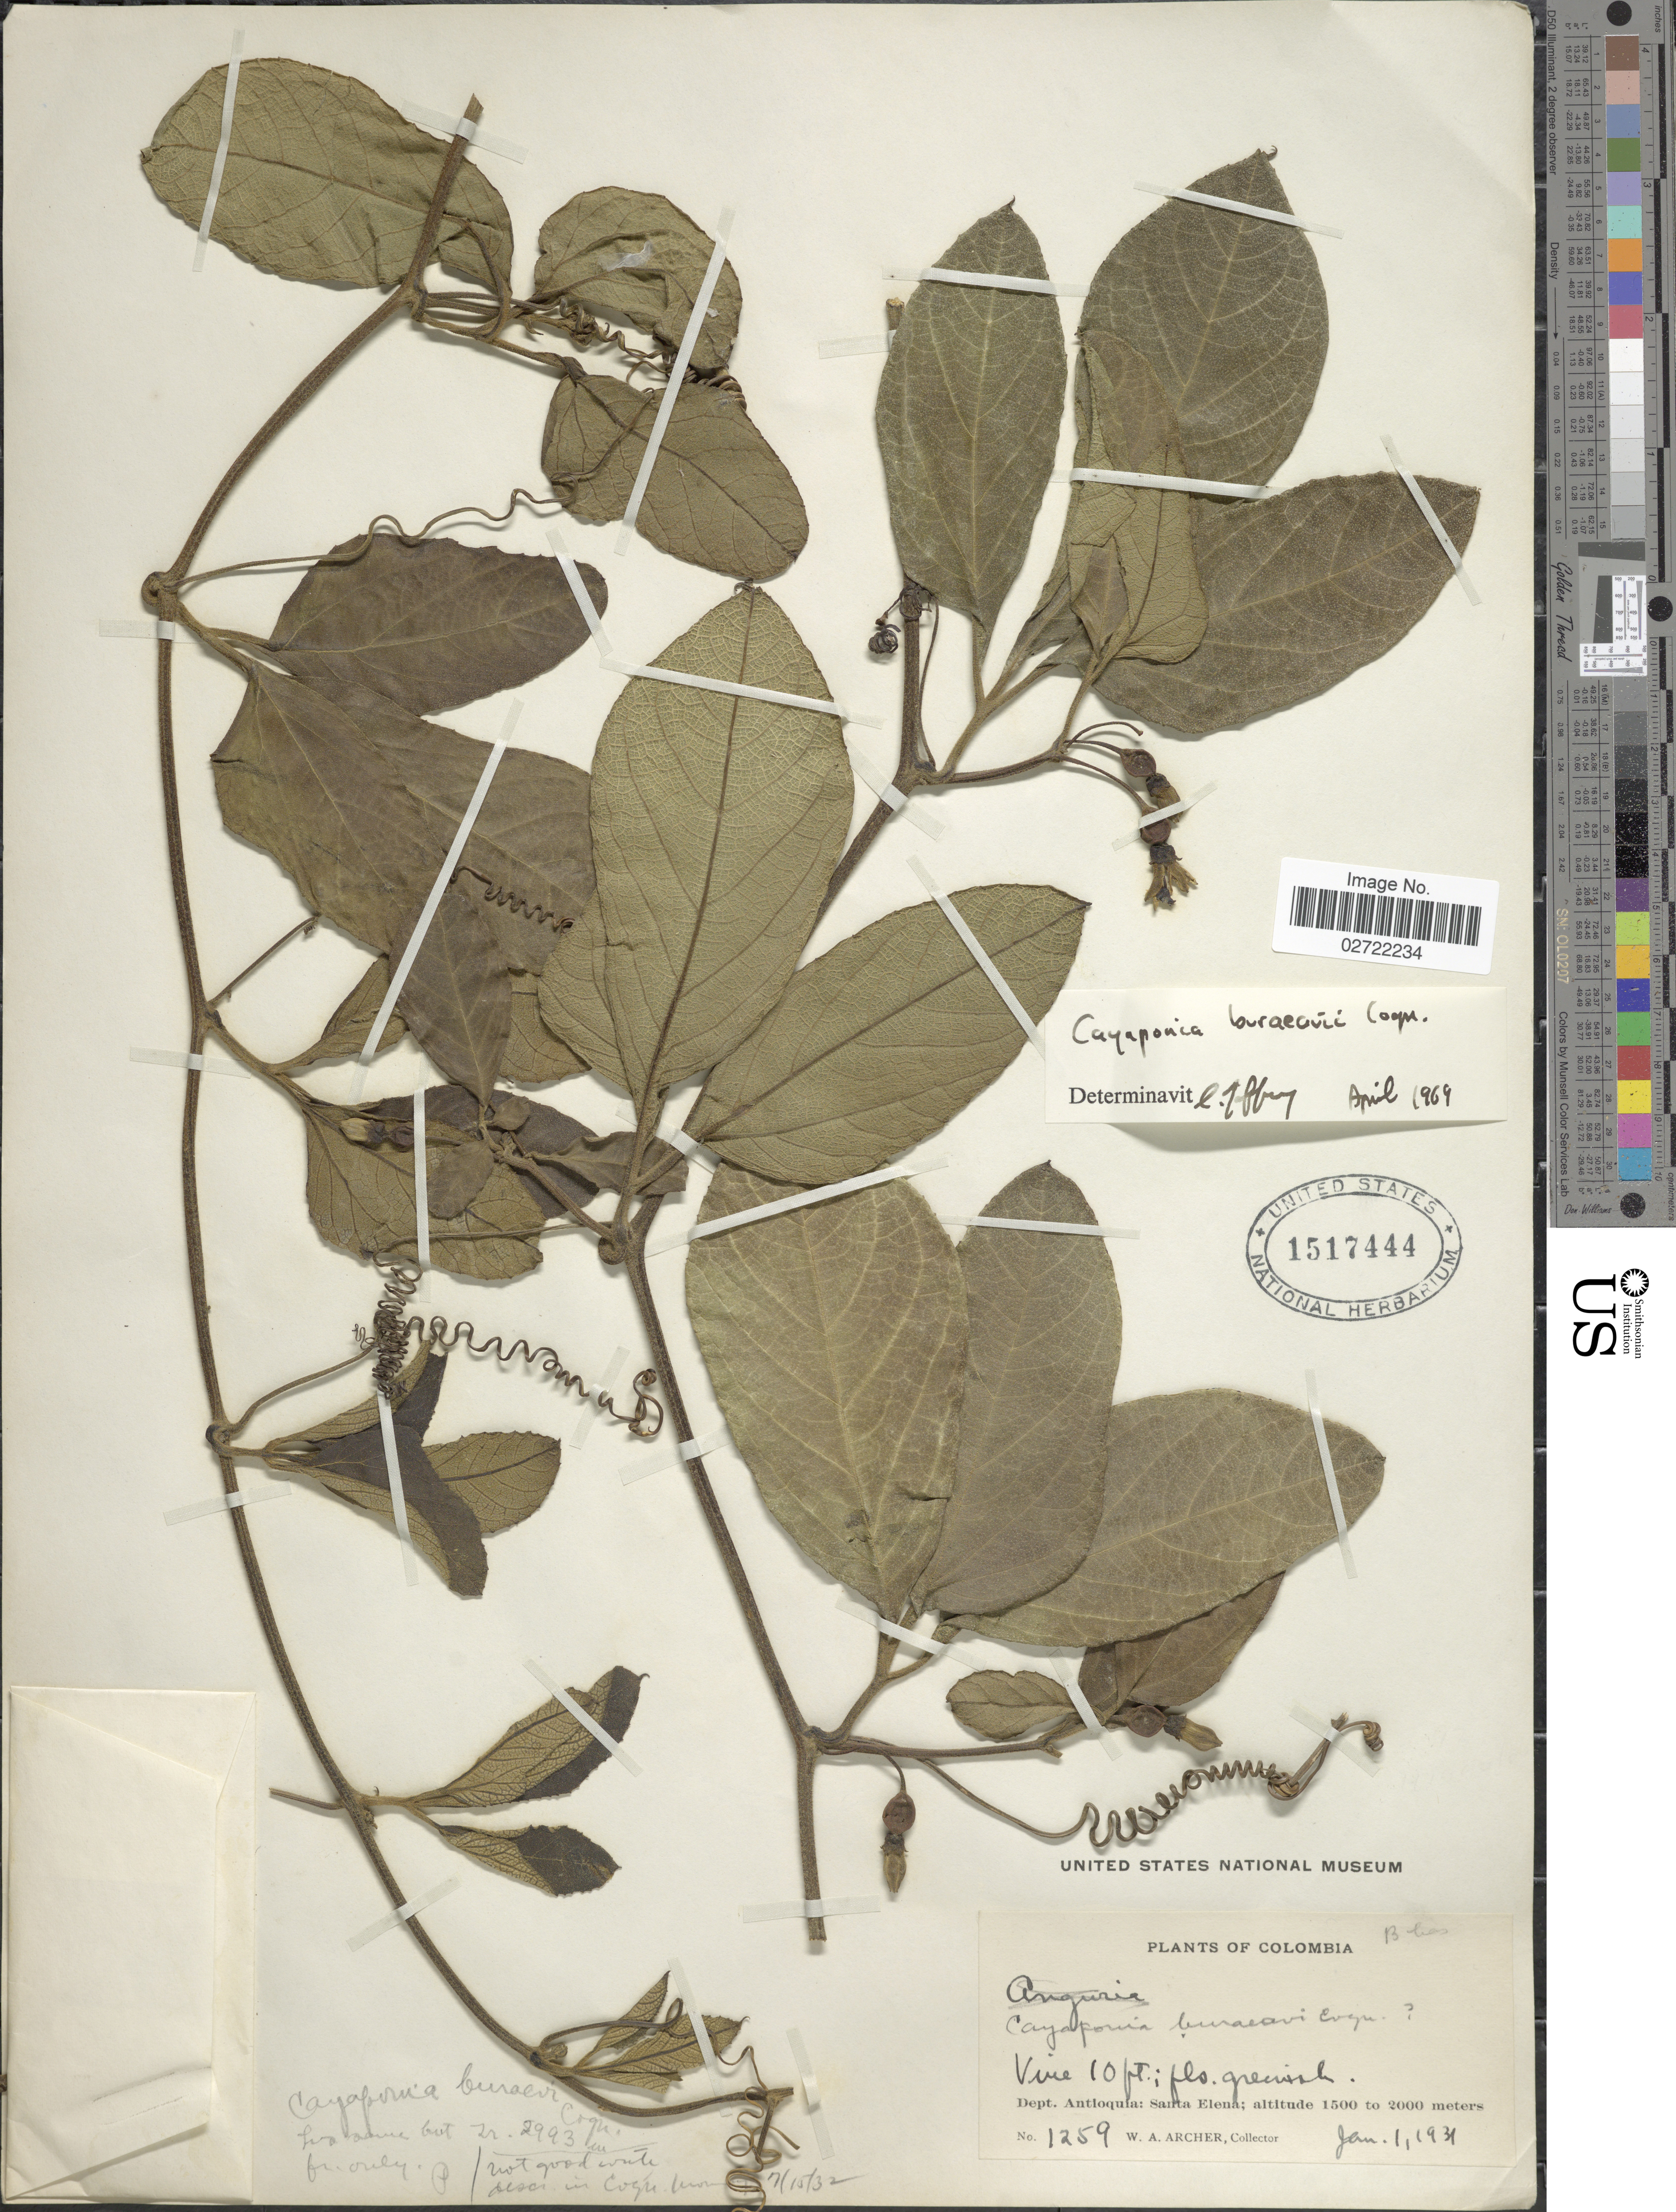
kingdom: Plantae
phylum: Tracheophyta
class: Magnoliopsida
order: Cucurbitales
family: Cucurbitaceae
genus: Cayaponia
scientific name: Cayaponia buraeavii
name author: Cogn.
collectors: W. A. Archer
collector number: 1259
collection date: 1931-01-01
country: Colombia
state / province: Antioquia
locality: Dept. Antioquia: Santa Elena.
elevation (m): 1500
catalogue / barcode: US 1517444